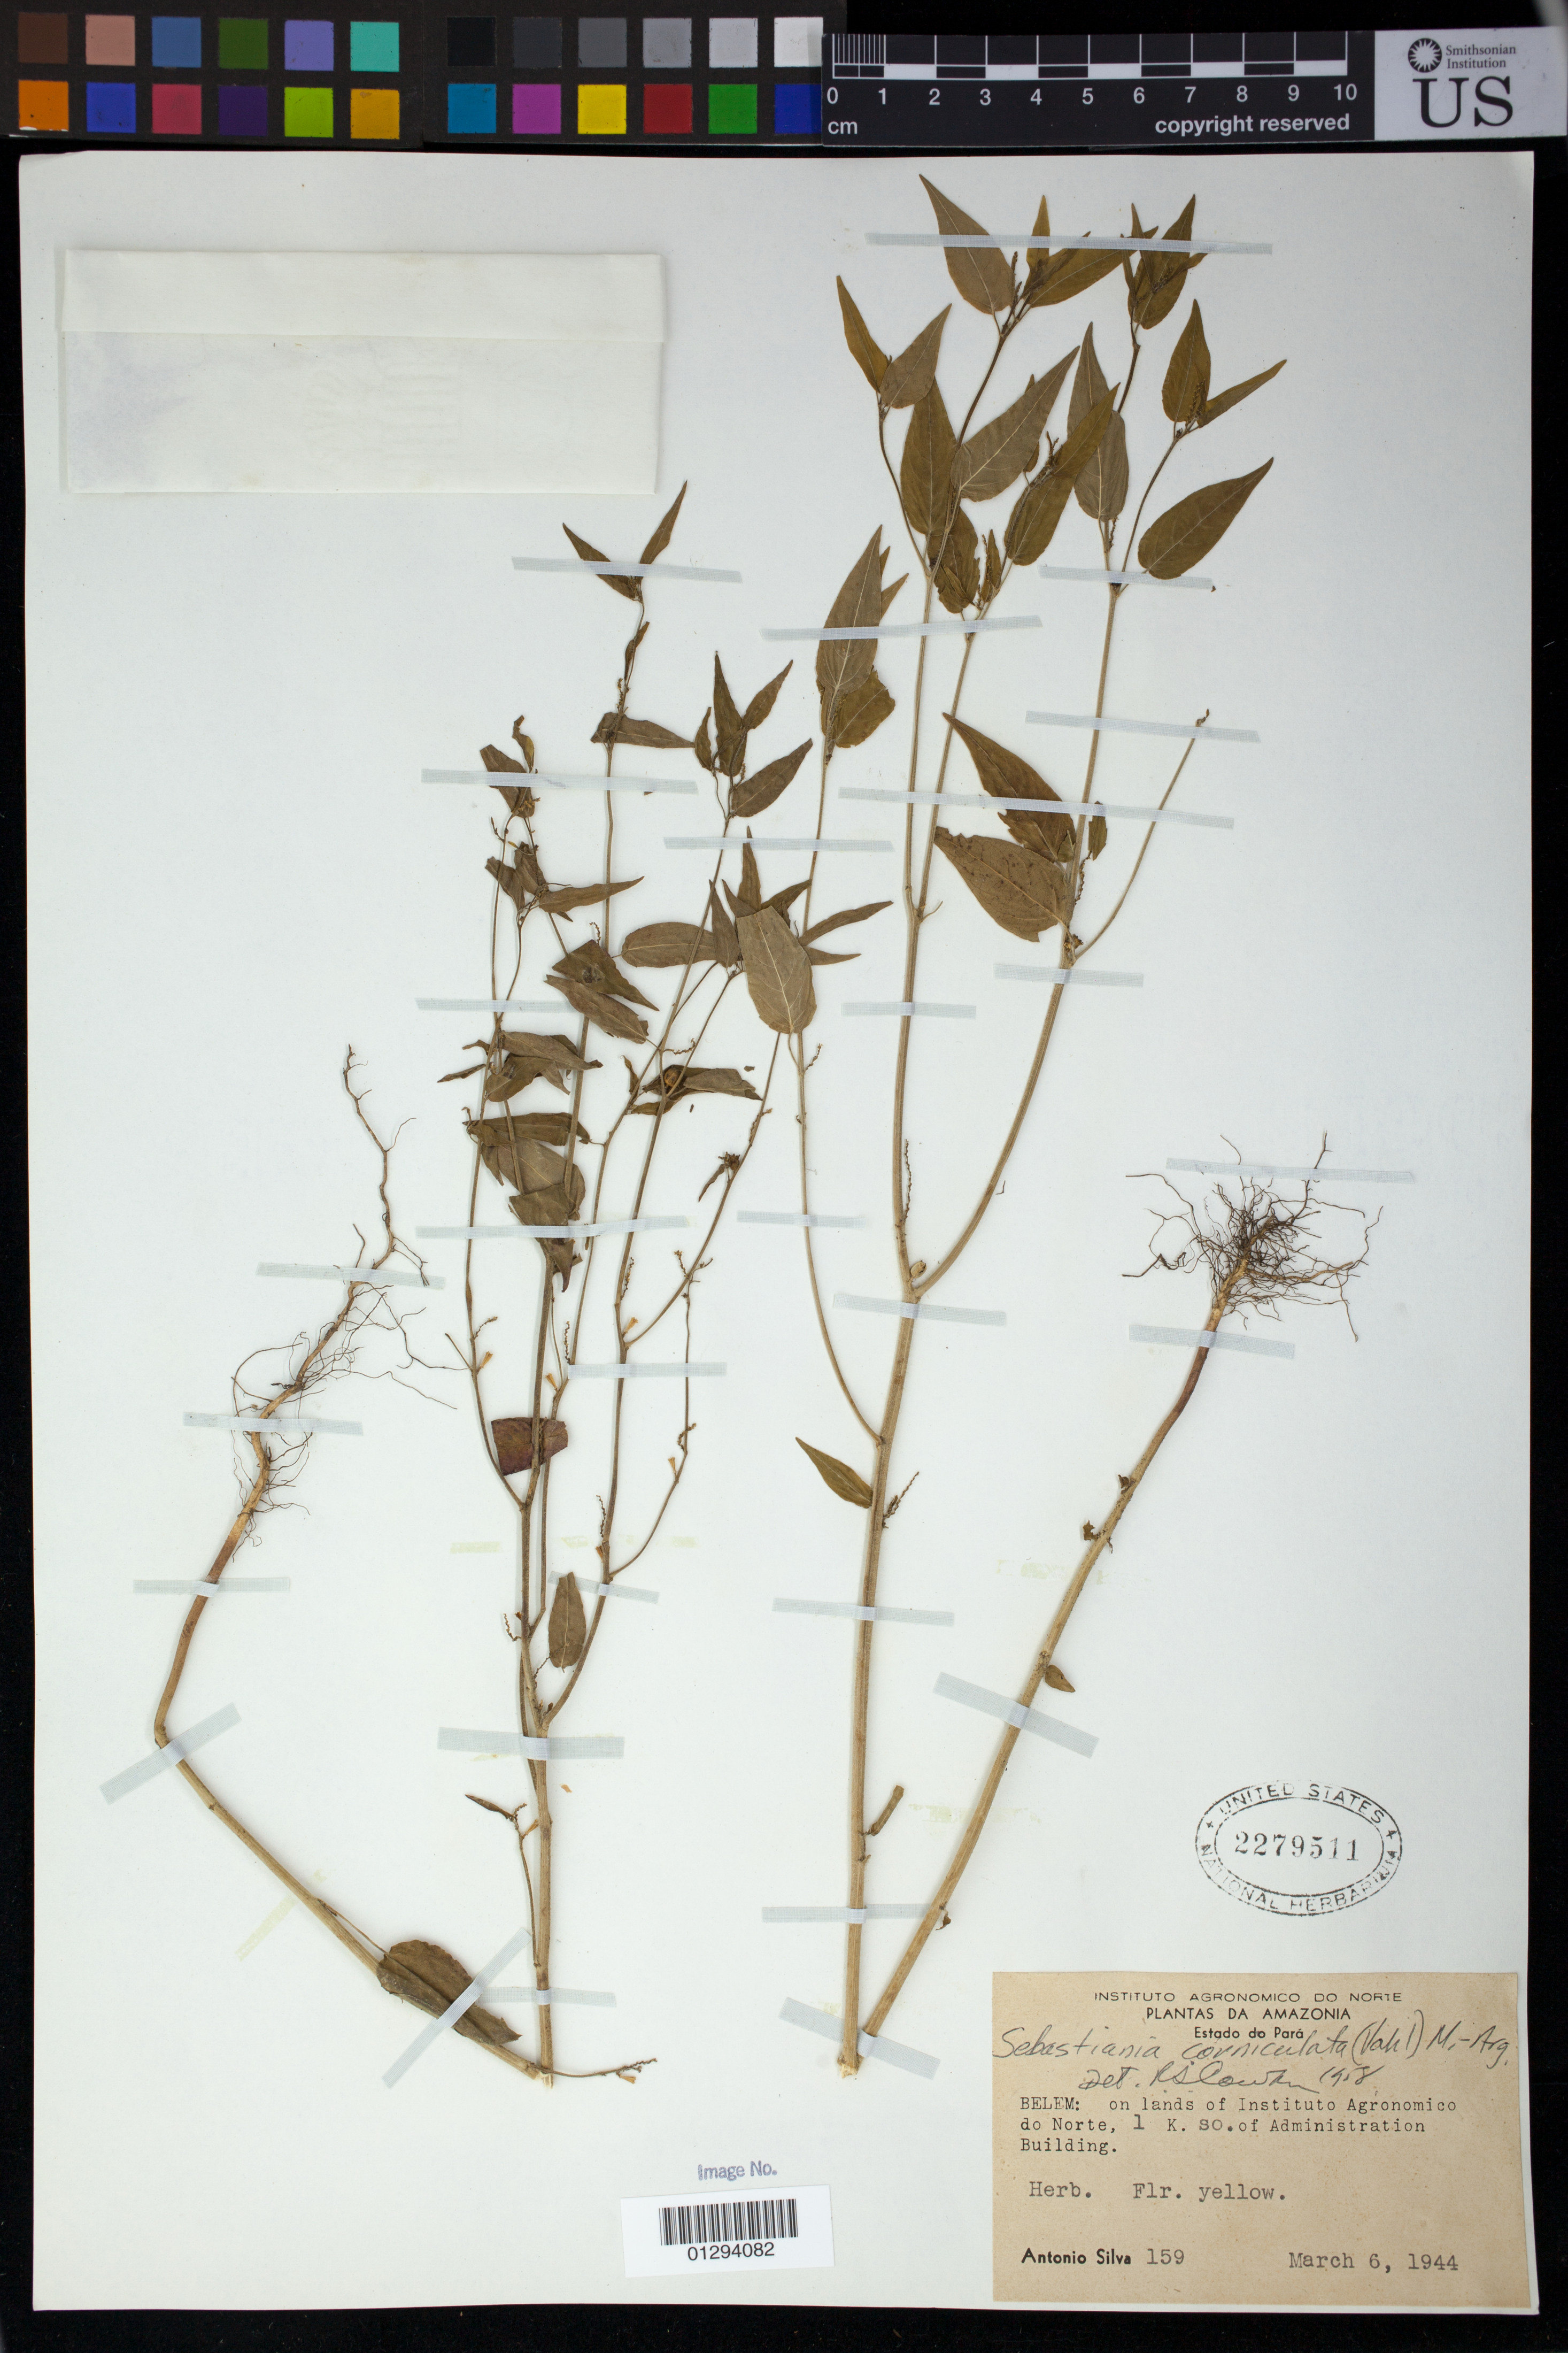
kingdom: Plantae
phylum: Tracheophyta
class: Magnoliopsida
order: Malpighiales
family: Euphorbiaceae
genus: Sebastiania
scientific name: Sebastiania corniculata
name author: (Vahl) Müll. Arg.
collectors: A. Silva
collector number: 159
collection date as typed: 06 Mar 1944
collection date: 1944-03-06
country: Brazil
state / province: Pará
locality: Belem: on lands of instituto agronomico do norte, 1 k. so. of administration building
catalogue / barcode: US 2279511